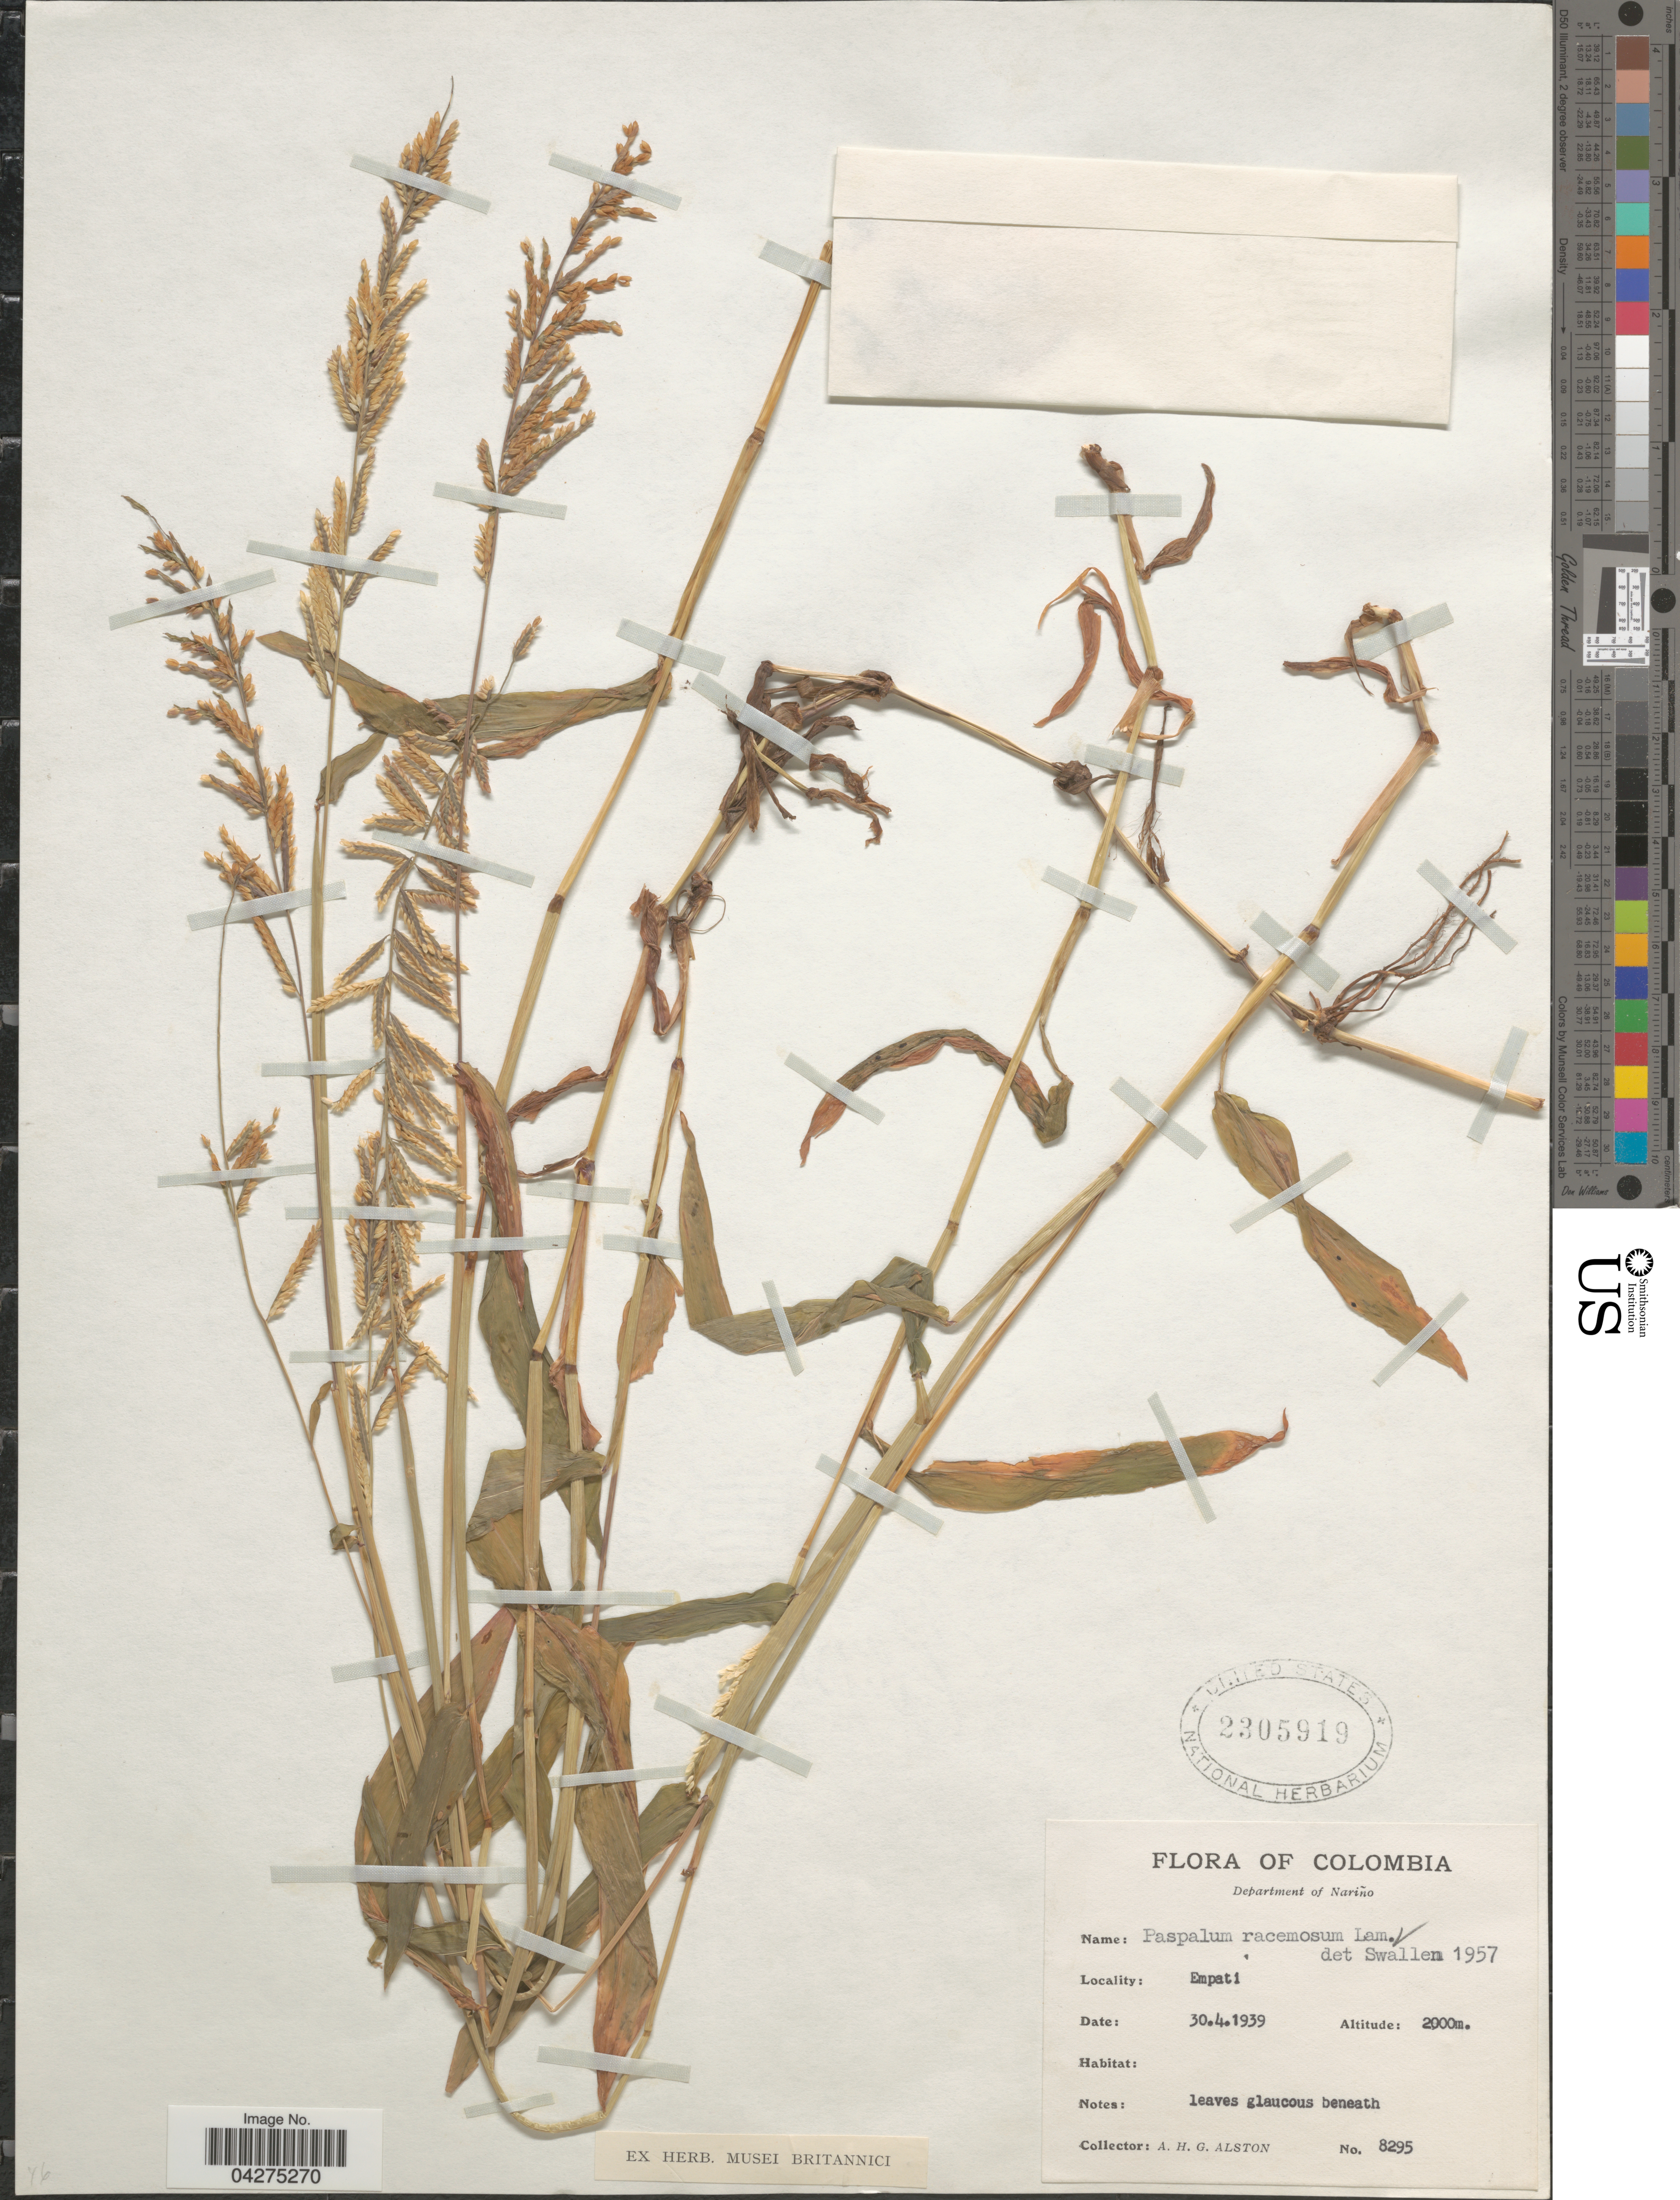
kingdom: Plantae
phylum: Tracheophyta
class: Liliopsida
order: Poales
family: Poaceae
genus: Paspalum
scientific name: Paspalum racemosum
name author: Lam.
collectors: A. H. Alston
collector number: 8295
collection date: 1939-04-30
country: Colombia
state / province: Nariño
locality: Department of Nariño. Empati.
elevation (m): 2000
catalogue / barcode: US 2305919